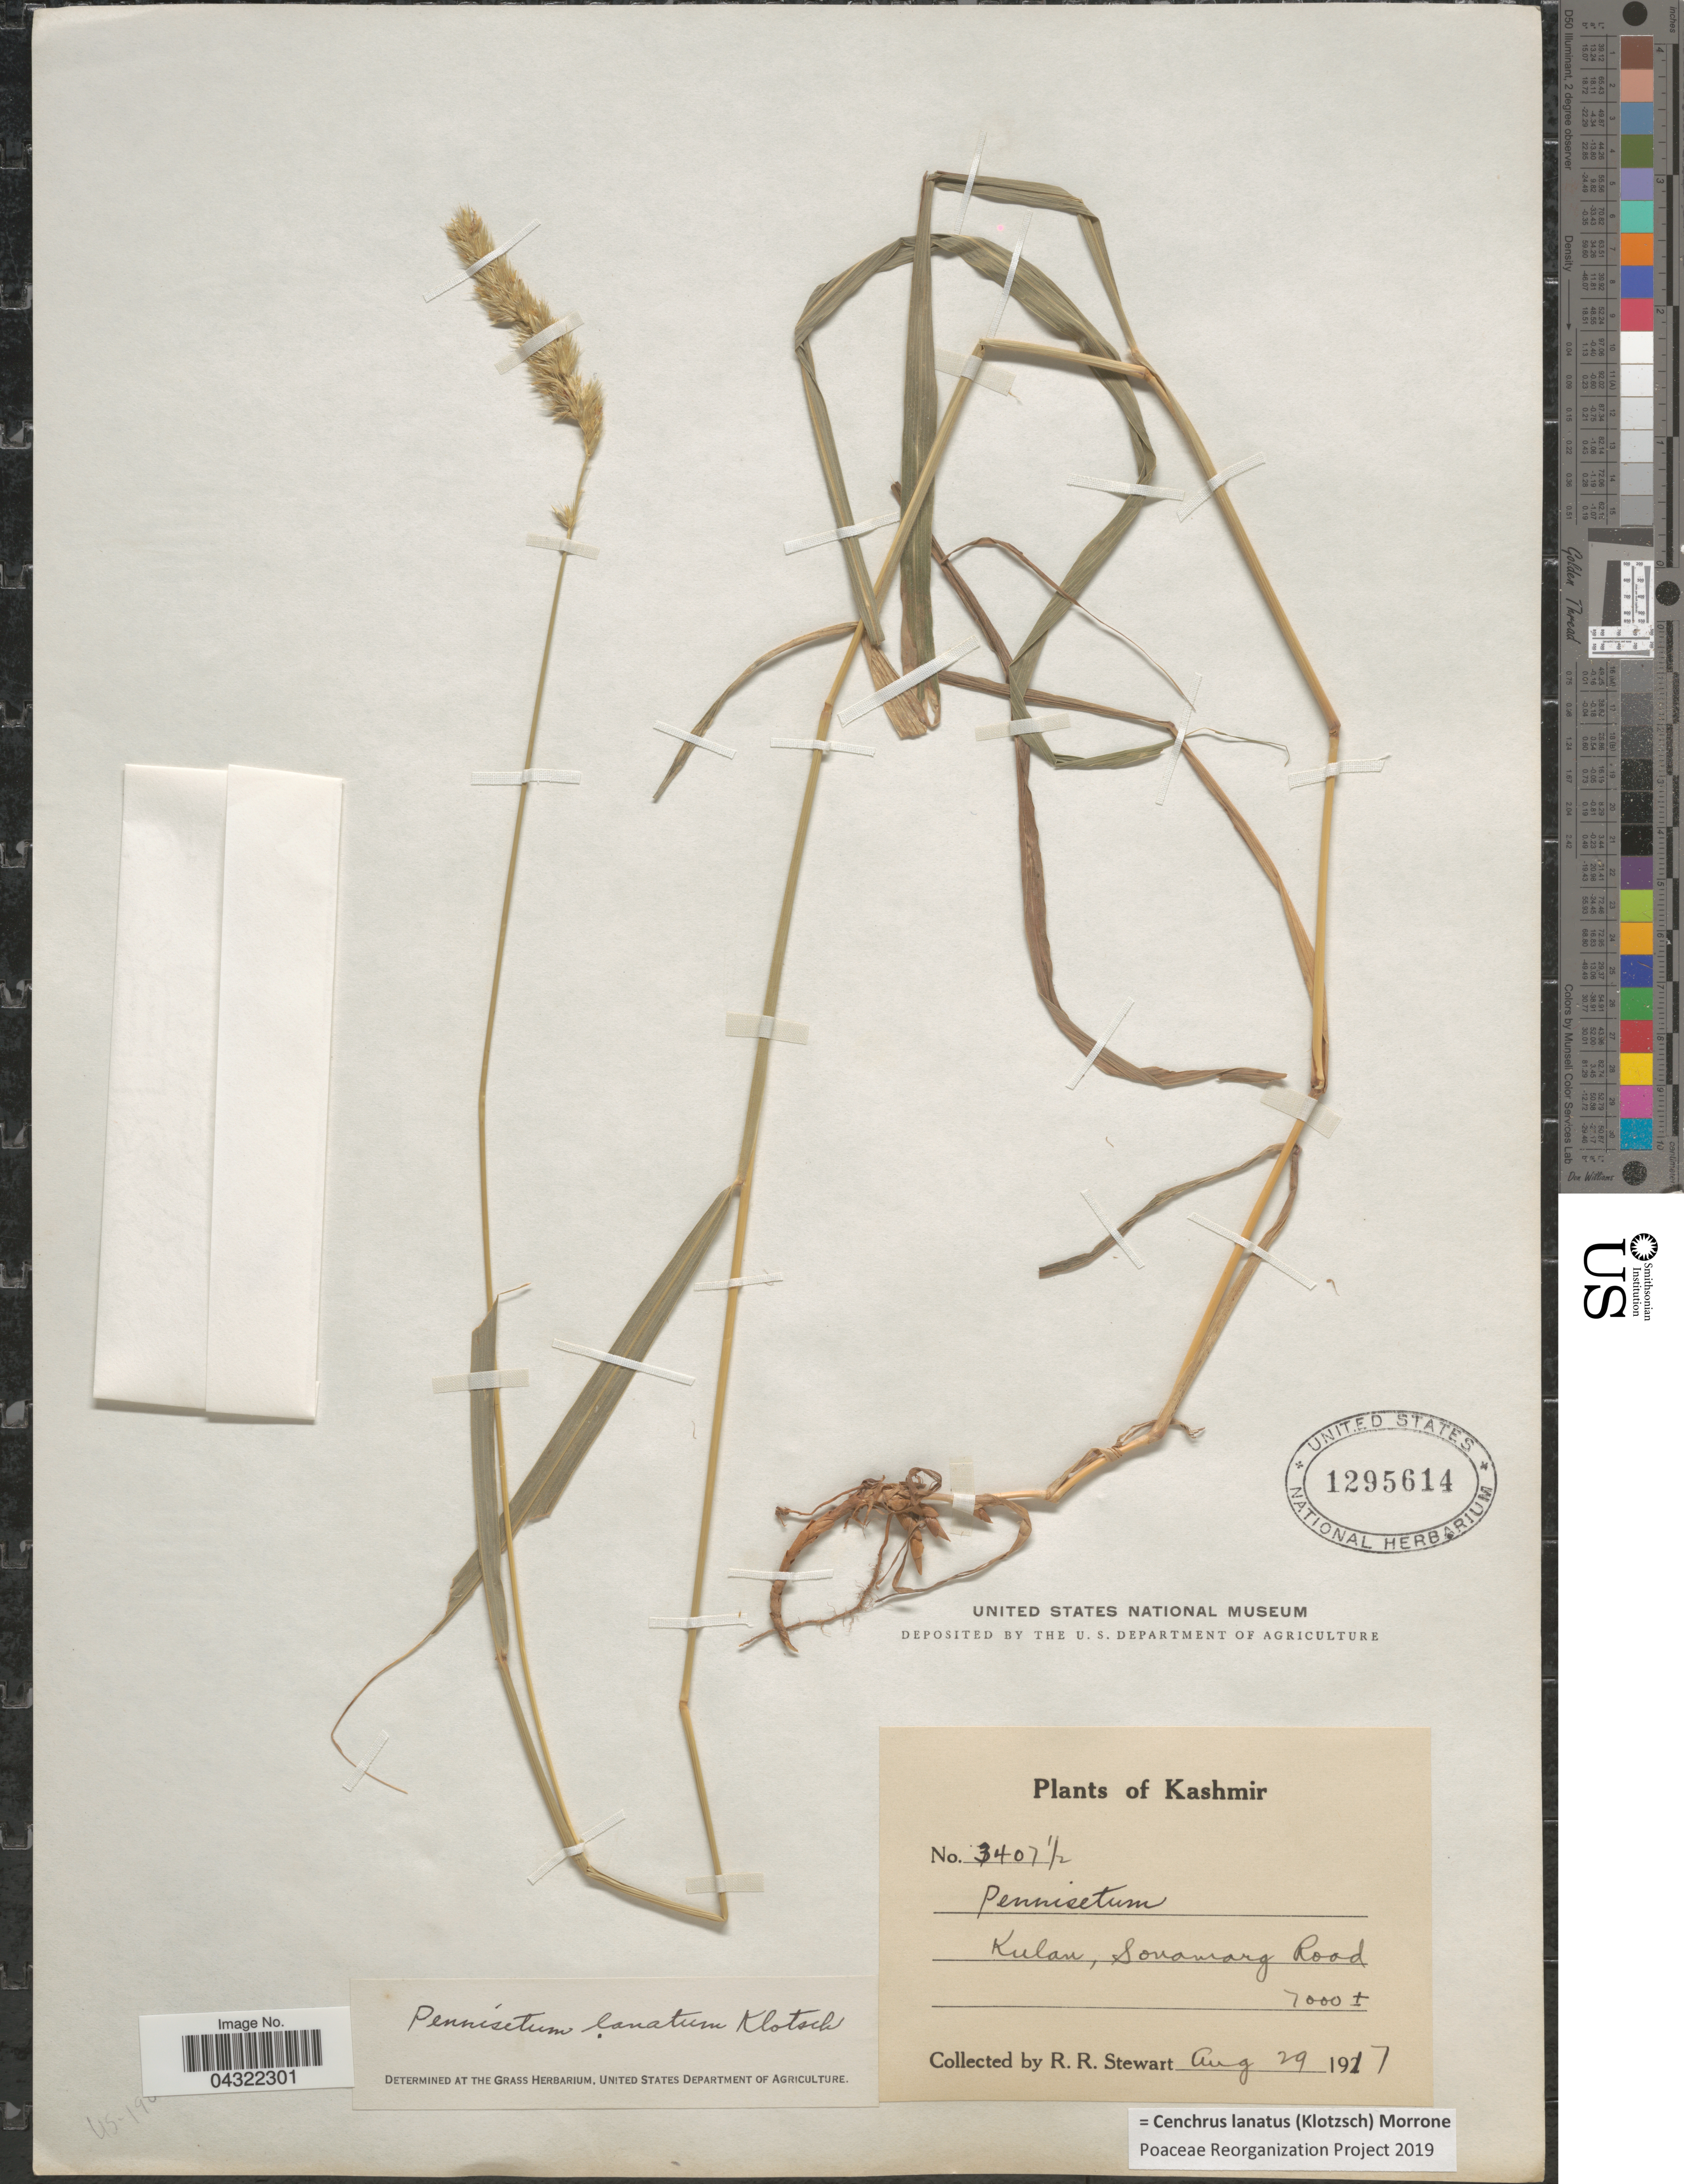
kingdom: Plantae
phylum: Tracheophyta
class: Liliopsida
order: Poales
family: Poaceae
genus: Cenchrus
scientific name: Cenchrus lanatus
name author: (Klotzsch) Morrone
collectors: R. Stewart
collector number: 34071/2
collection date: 1917-08-29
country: India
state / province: Jammu and Kashmir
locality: Kashmir. Kulan, Sonamarg Road.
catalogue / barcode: US 1295614